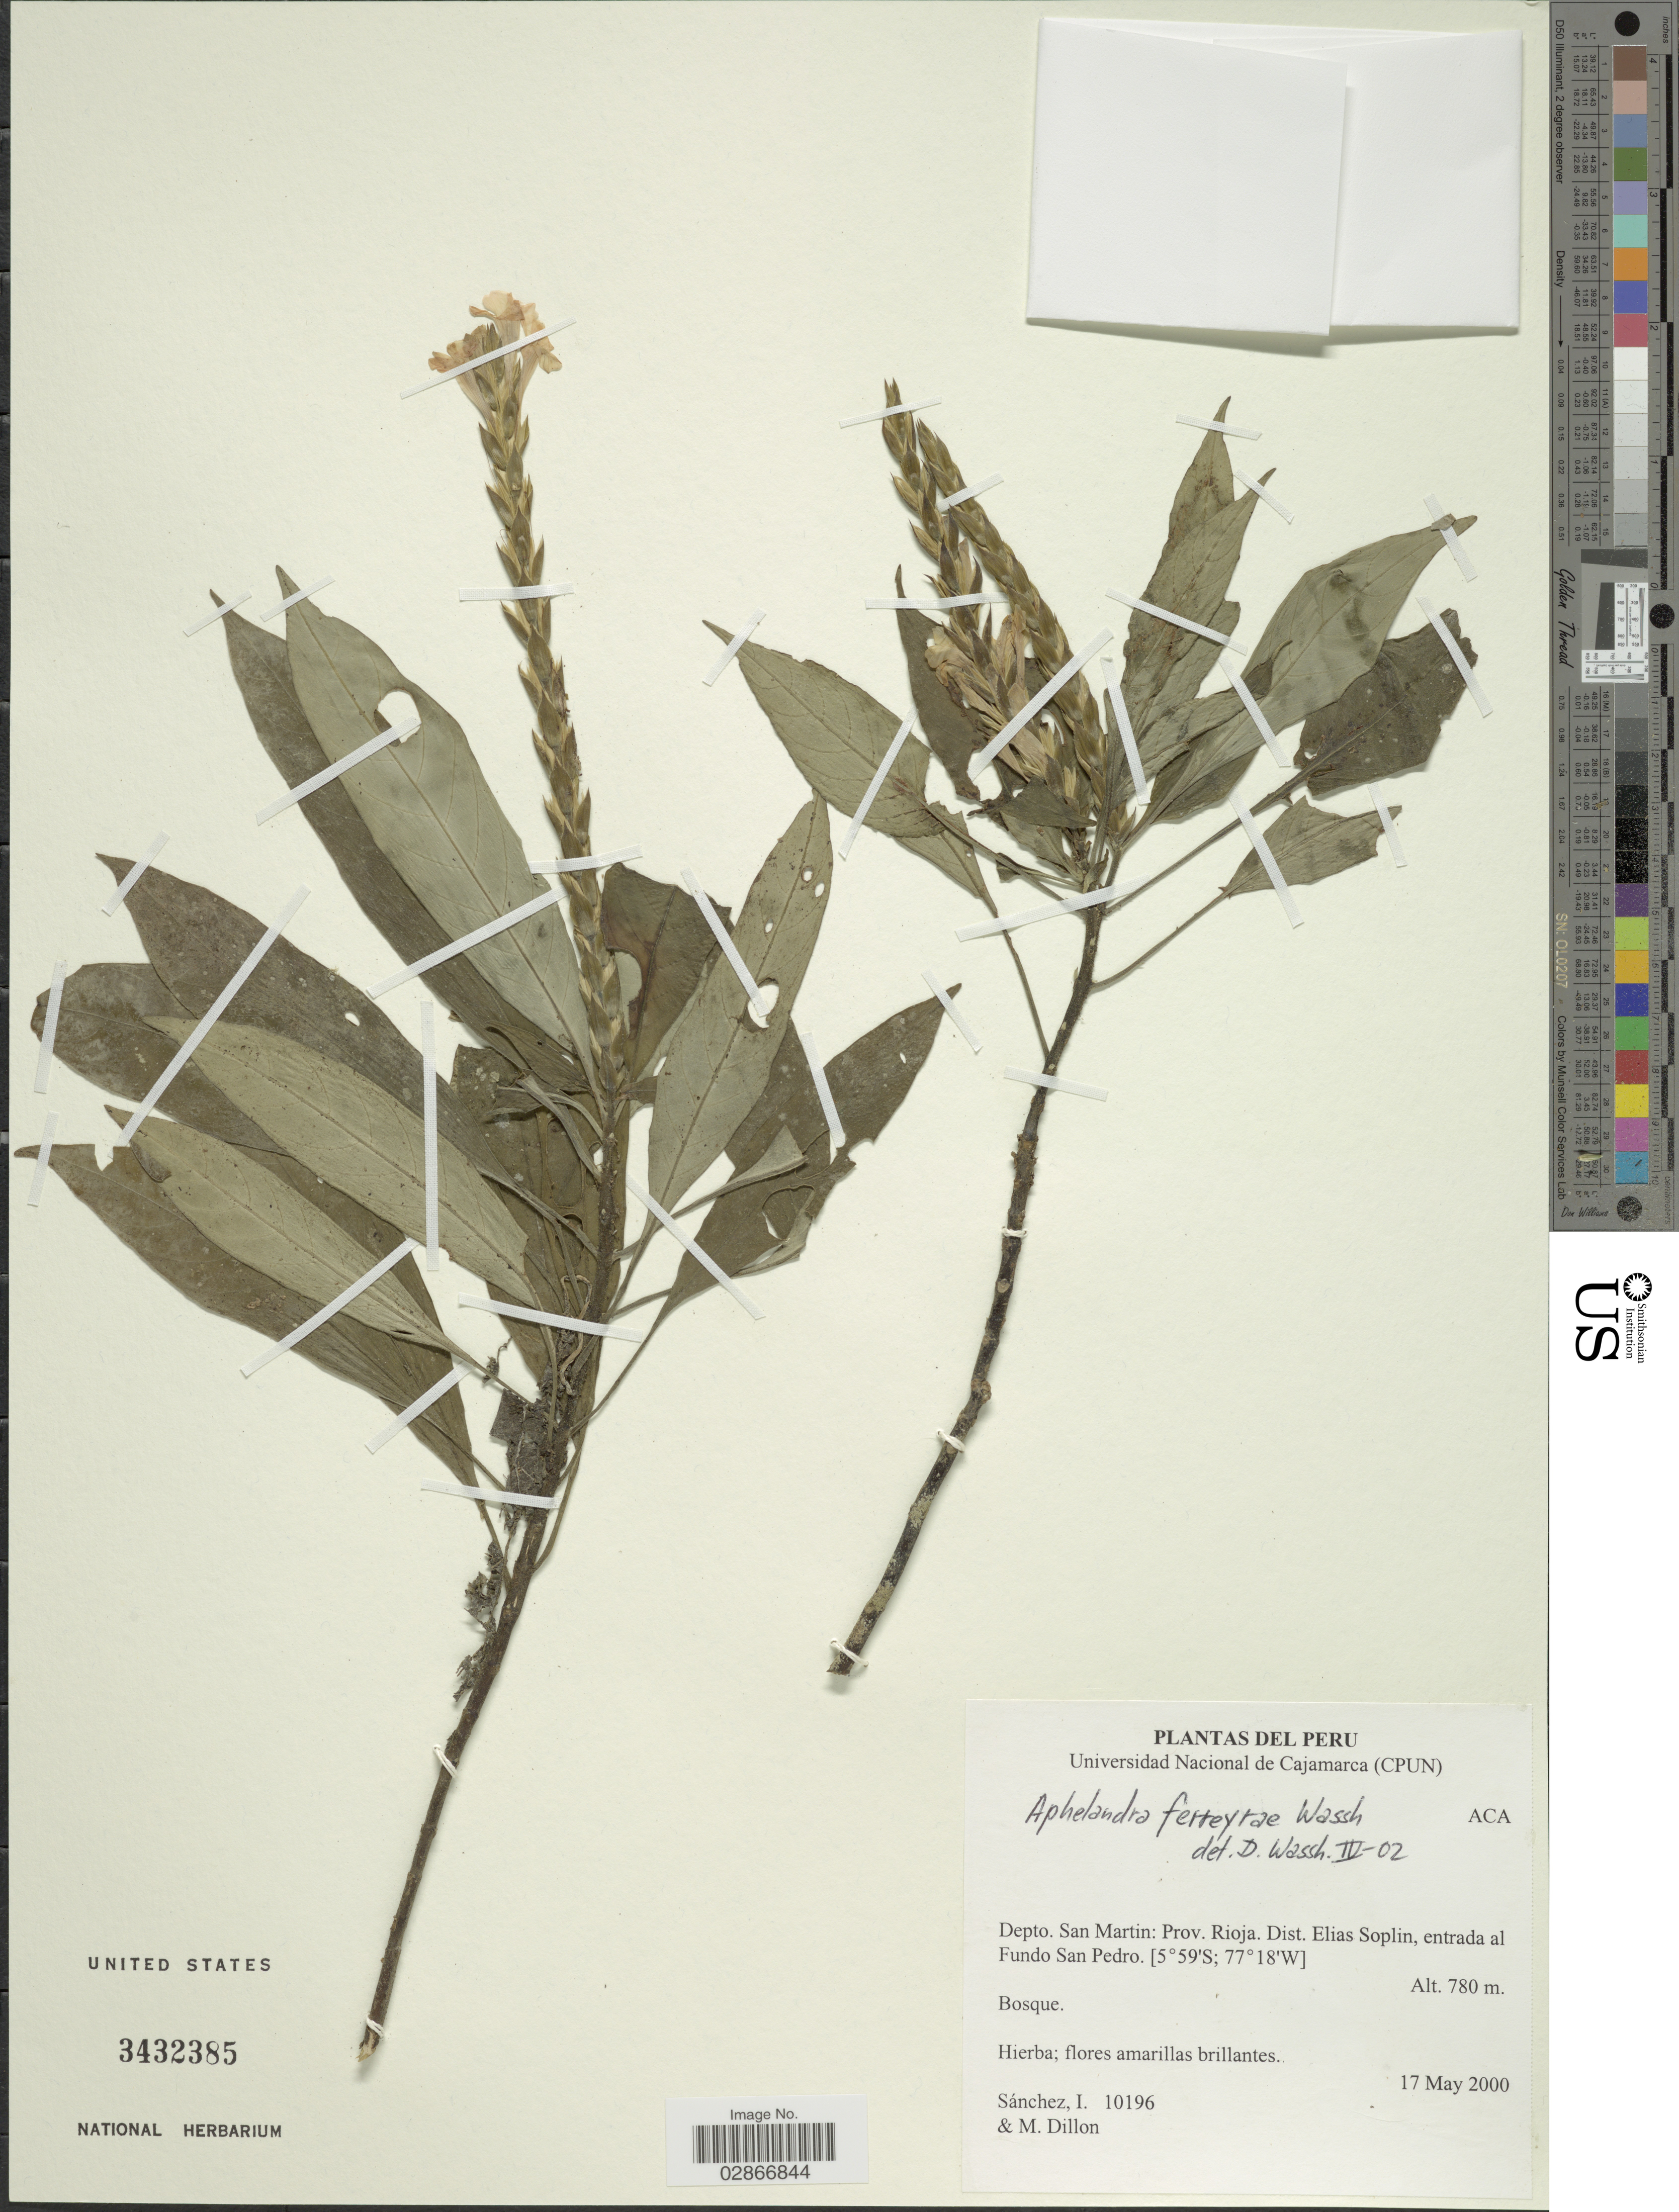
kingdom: Plantae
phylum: Tracheophyta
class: Magnoliopsida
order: Lamiales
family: Acanthaceae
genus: Aphelandra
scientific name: Aphelandra ferreyrae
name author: Wassh.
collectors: I. Sánchez & M. O. Dillon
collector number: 10196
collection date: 2000-05-17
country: Peru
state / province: San Martín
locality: Depto. San Martin: Prov. Rioja. Dist. Elias Soplin, entrada al Fundo San Pedro.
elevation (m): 780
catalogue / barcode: US 3432385